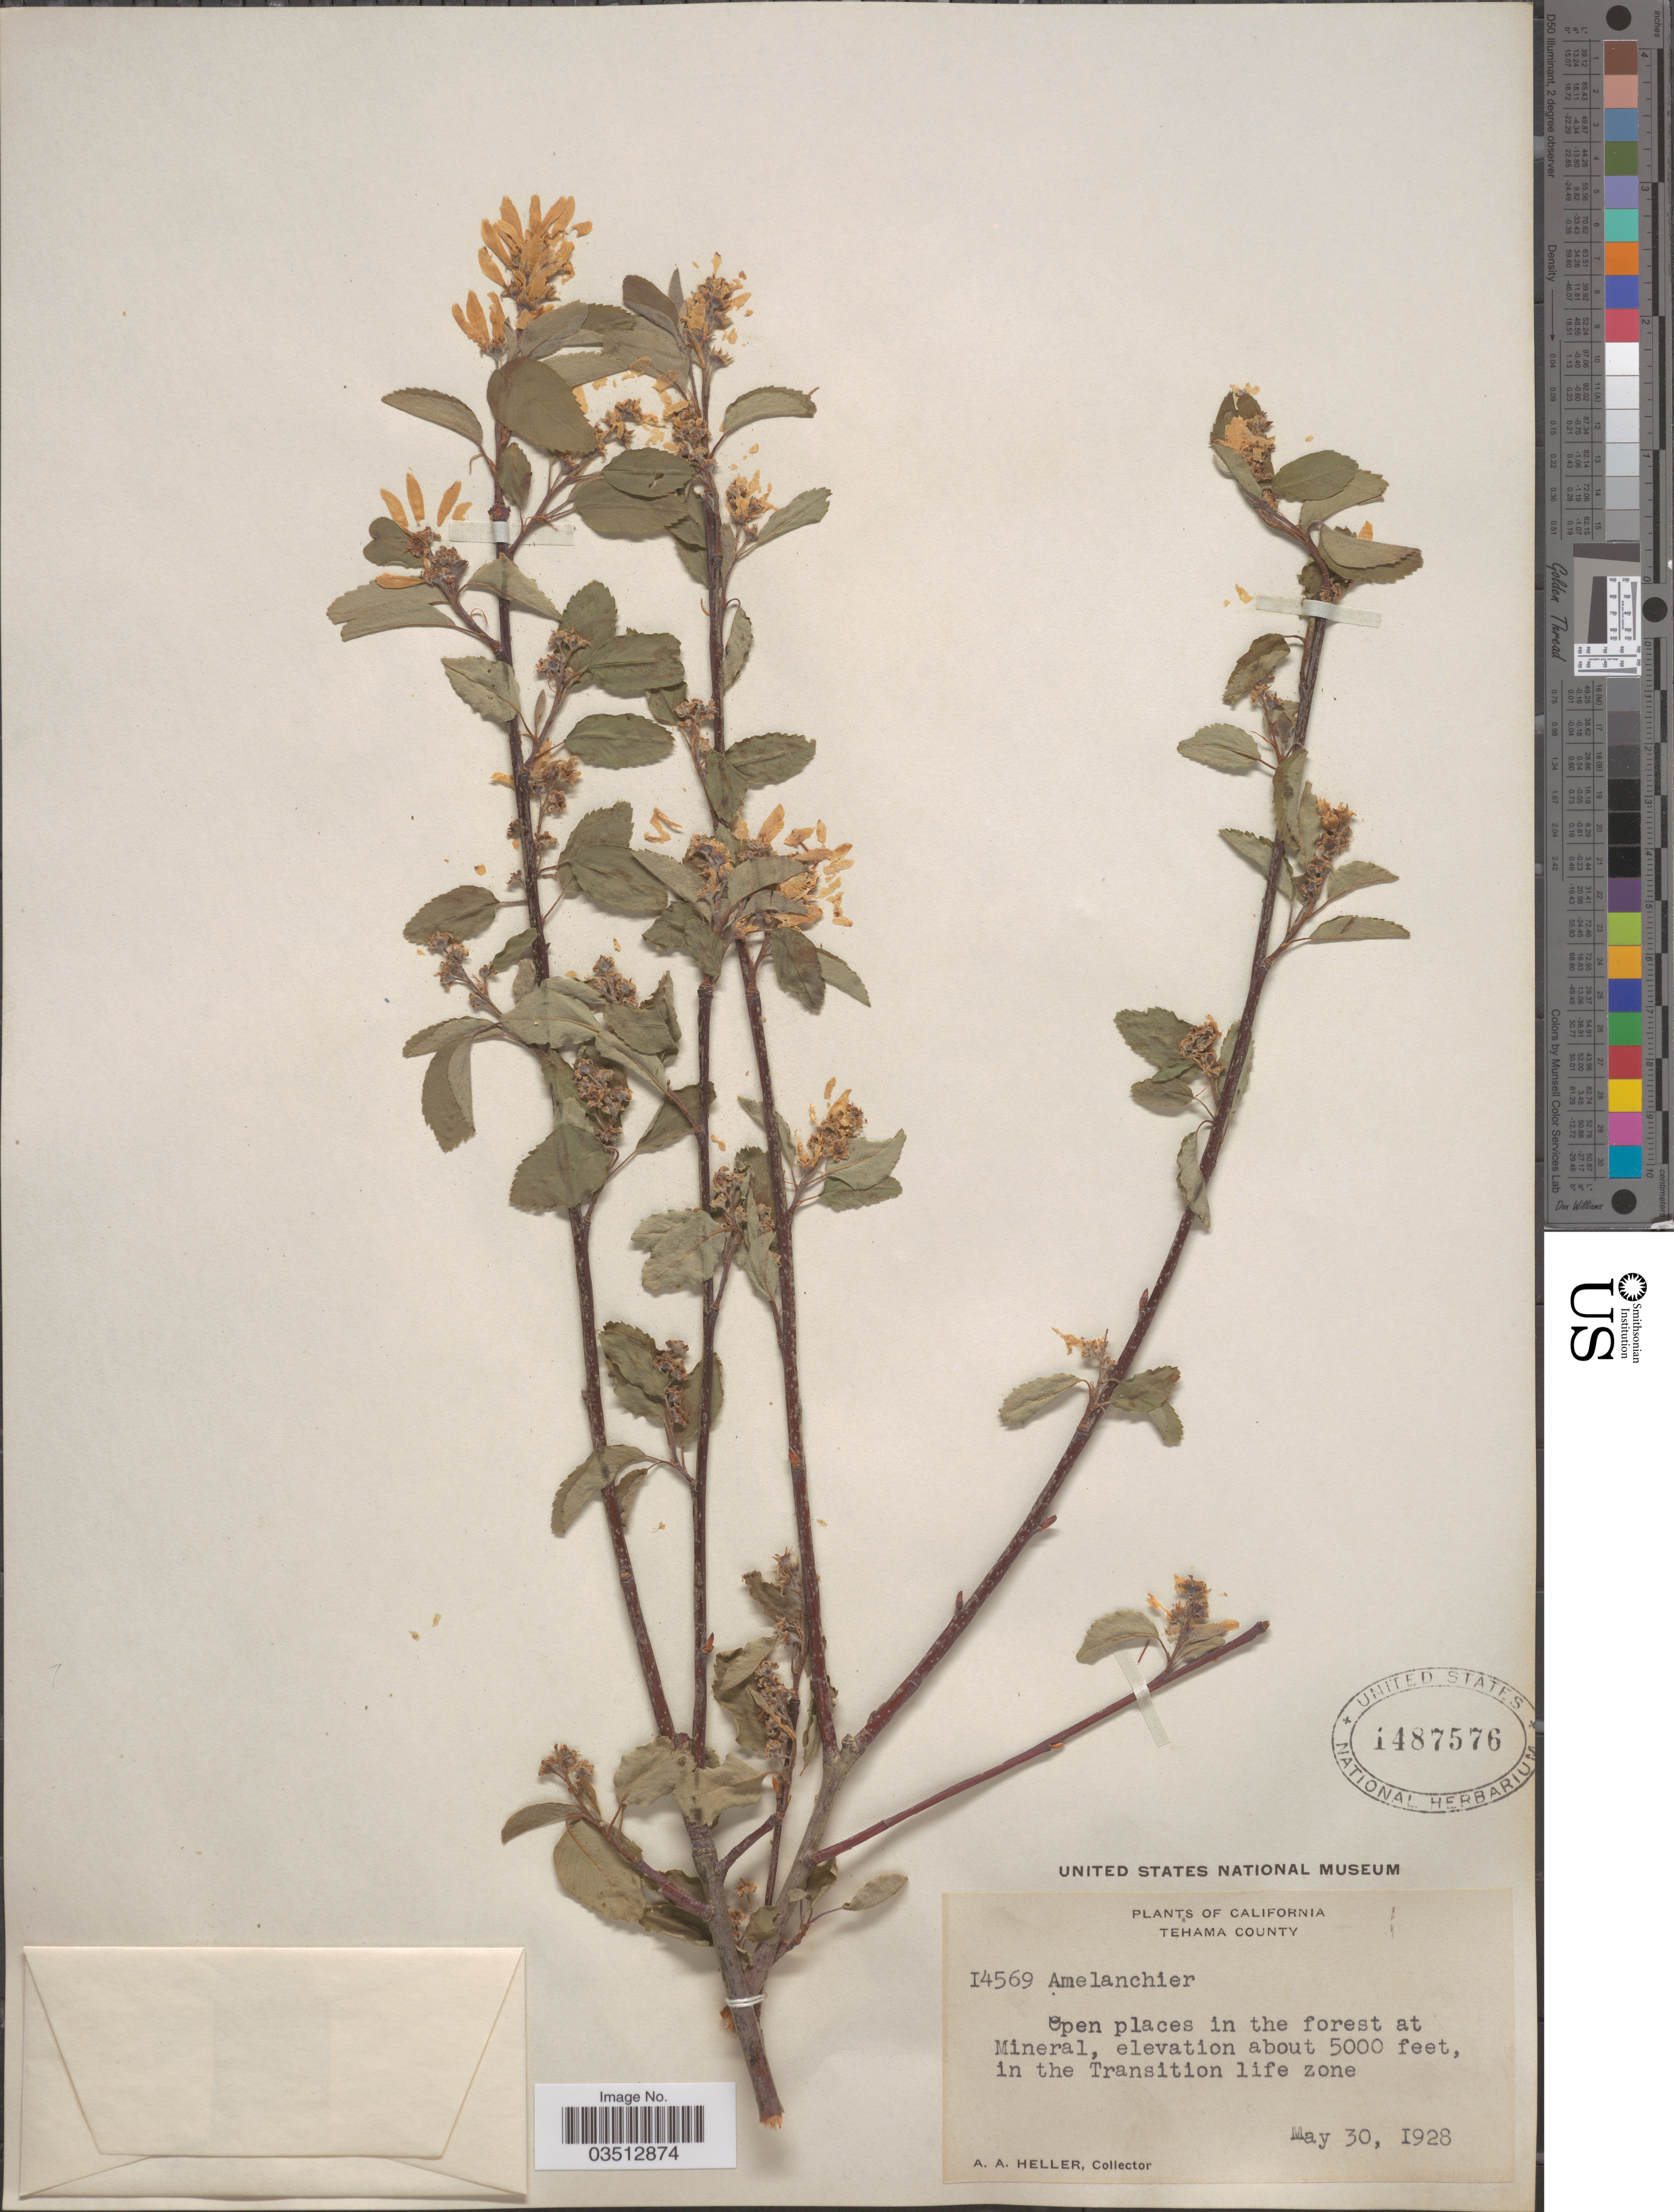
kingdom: Plantae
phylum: Tracheophyta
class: Magnoliopsida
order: Rosales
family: Rosaceae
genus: Amelanchier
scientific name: Amelanchier sp.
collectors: A. A. Heller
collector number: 14569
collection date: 1928-05-30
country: United States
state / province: California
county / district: Tehama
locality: Tehama County. Mineral.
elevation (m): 1524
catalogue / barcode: US 1487576